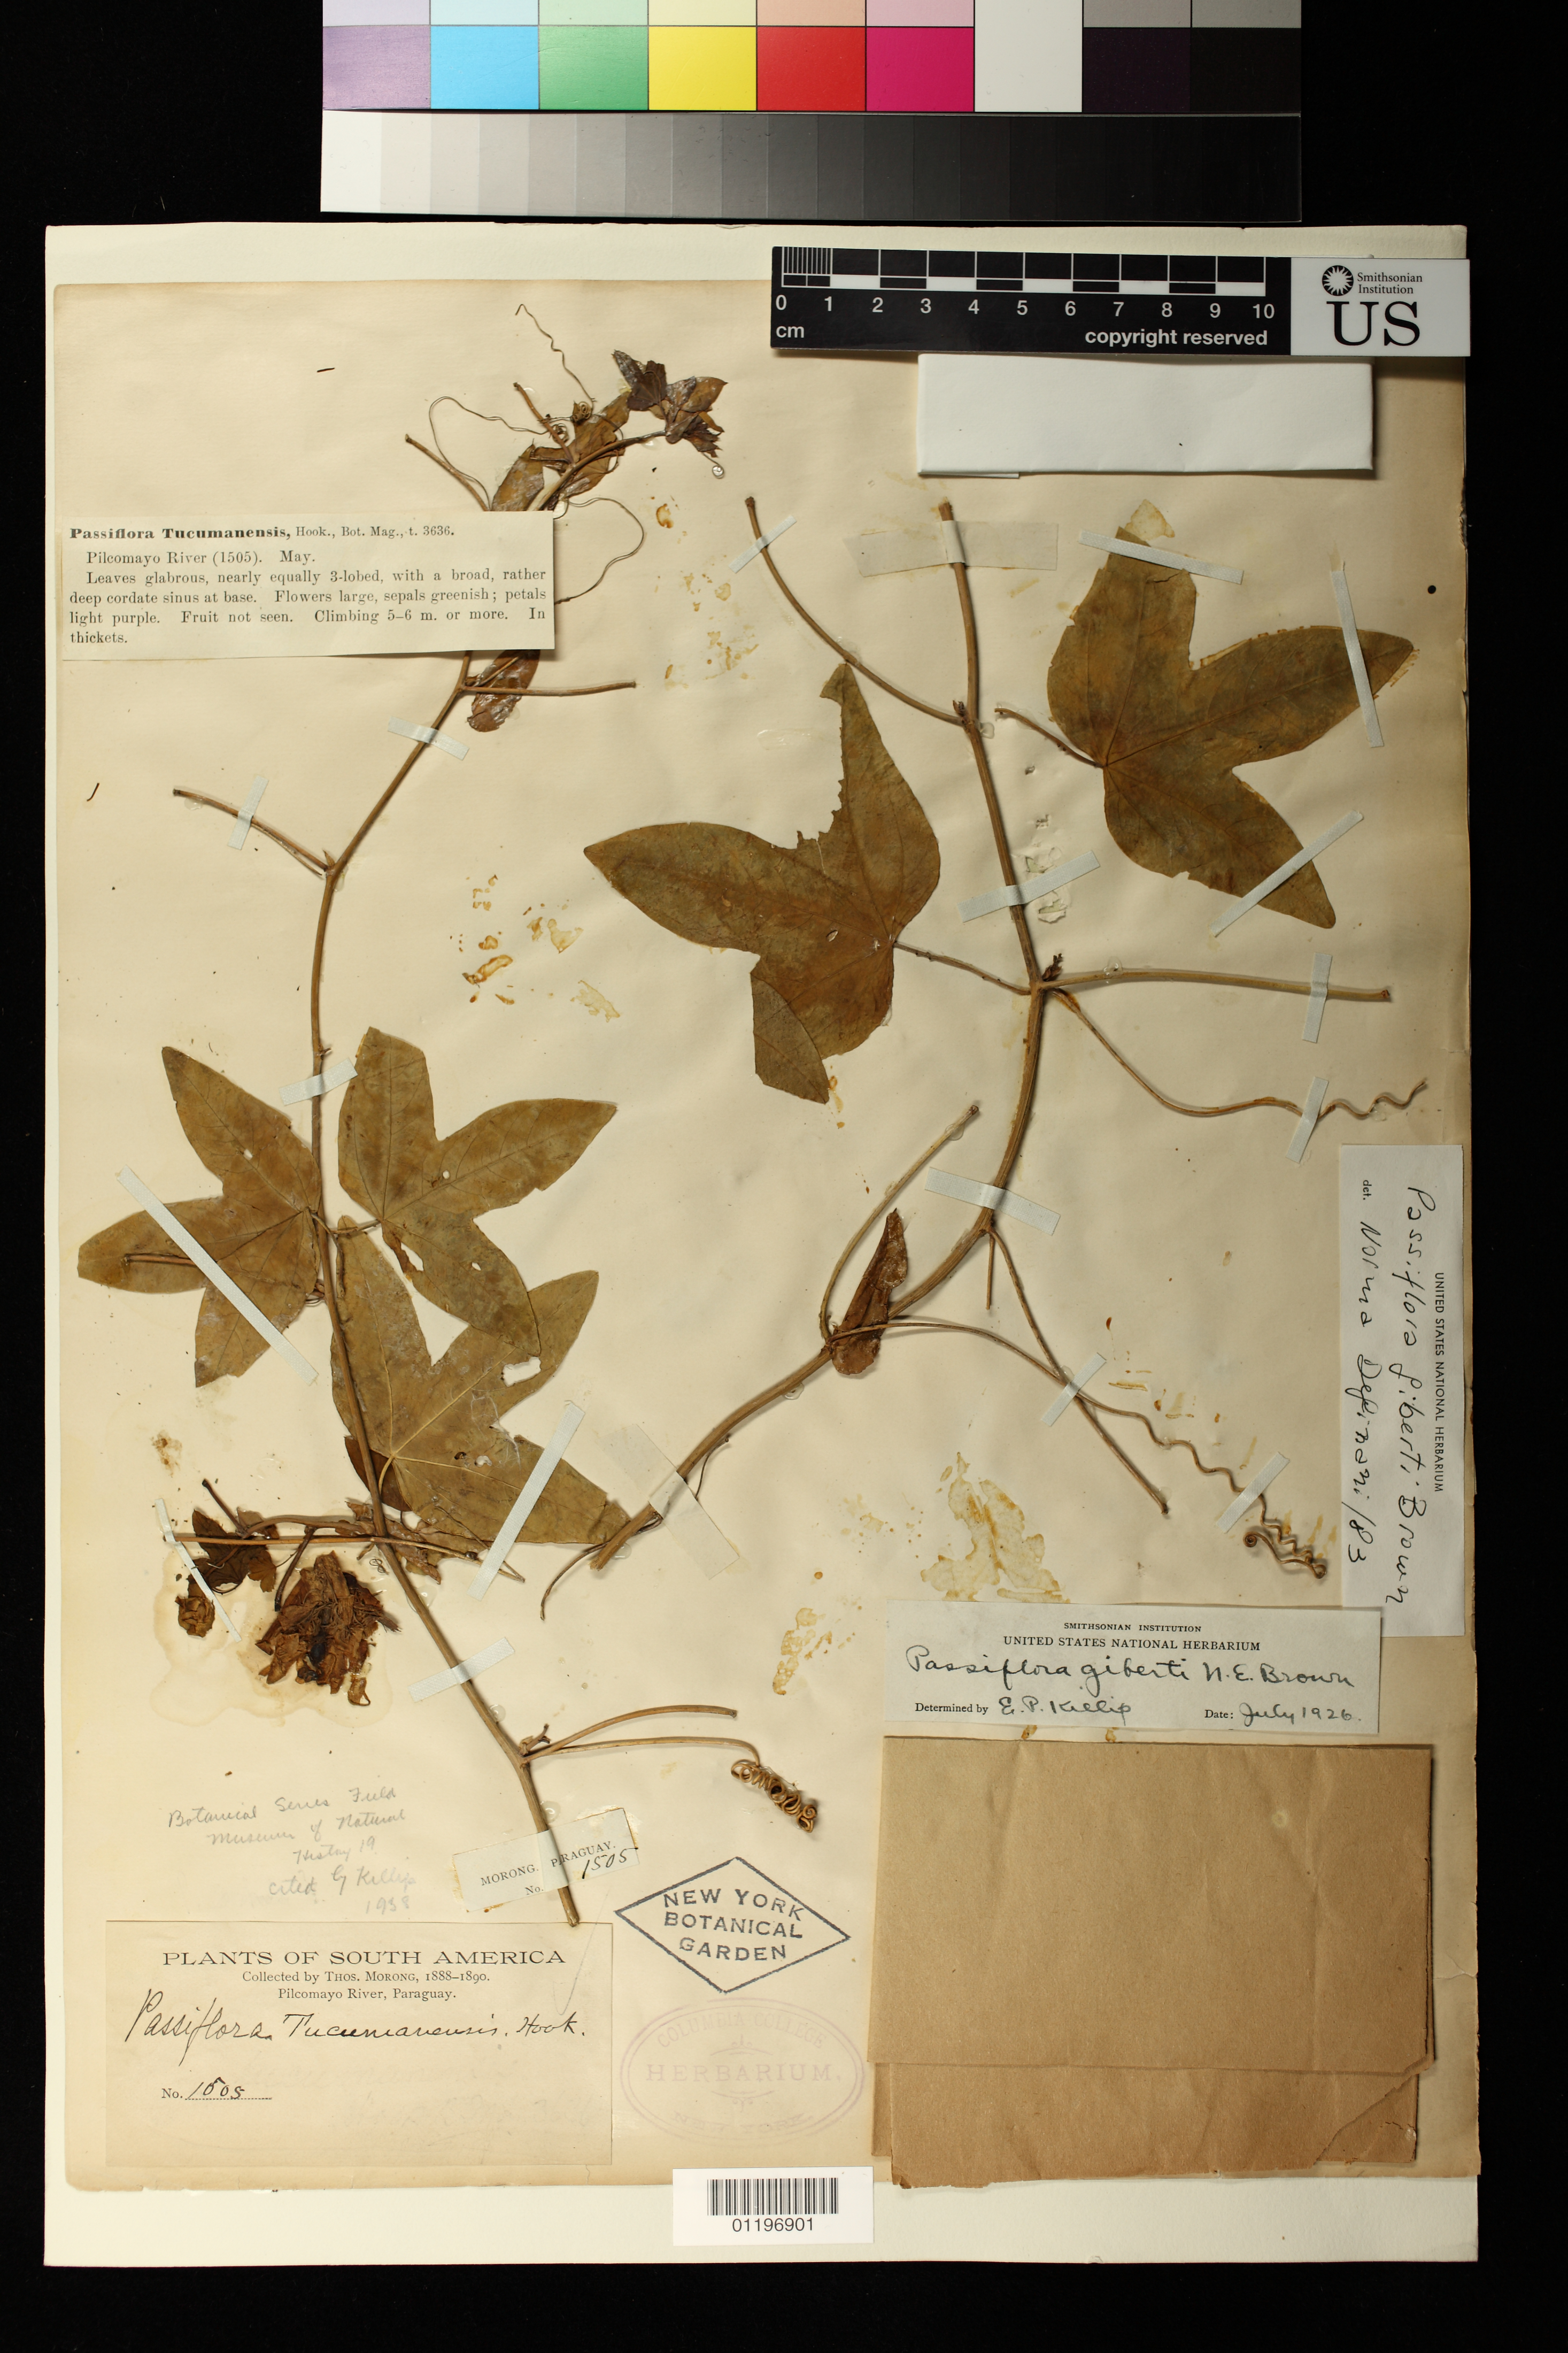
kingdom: Plantae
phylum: Tracheophyta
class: Magnoliopsida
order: Malpighiales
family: Passifloraceae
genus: Passiflora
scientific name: Passiflora gibertii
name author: N.E. Br.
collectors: T. Morong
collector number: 1505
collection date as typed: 1888 to -- --- 1890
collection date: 1888/1890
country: Paraguay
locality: Pilcomayo River.